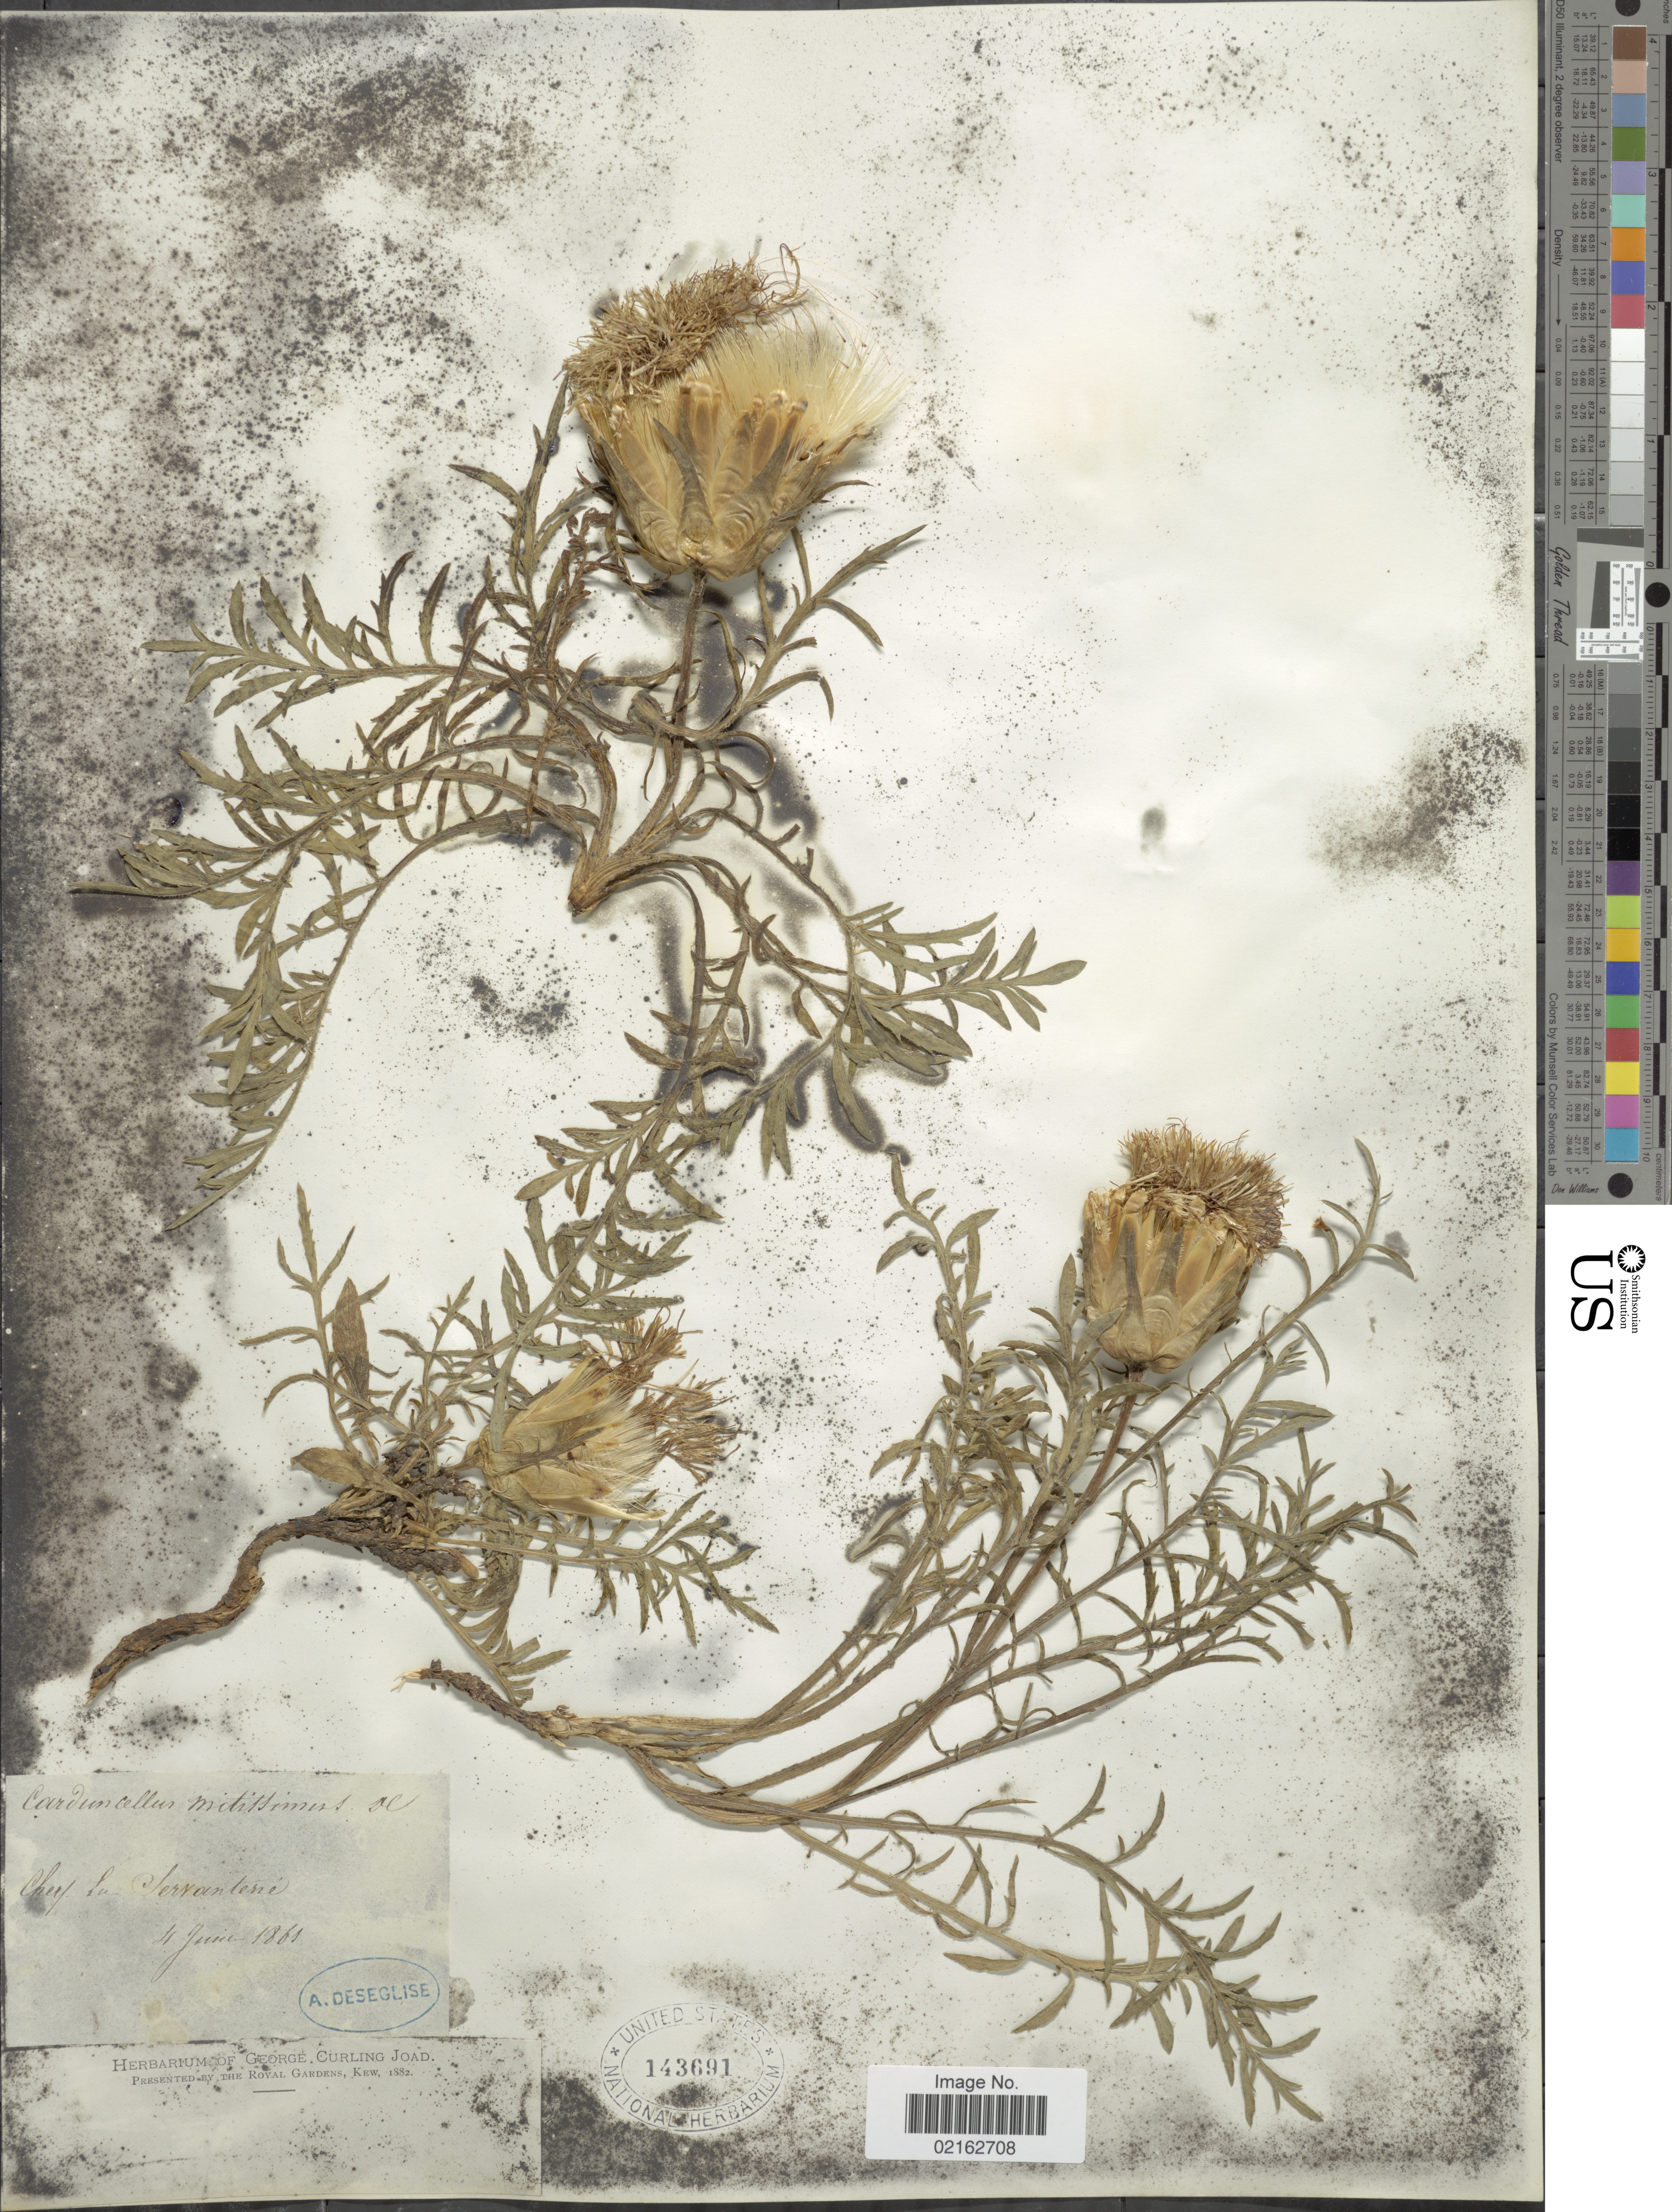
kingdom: Plantae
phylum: Tracheophyta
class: Magnoliopsida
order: Asterales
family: Asteraceae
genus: Carduncellus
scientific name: Carduncellus mitissimus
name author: DC.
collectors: A. Deseglise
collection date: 1861-06-04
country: France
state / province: Pays de la Loire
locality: Cherf lu Serrointerie [interpreted]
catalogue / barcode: US 143691